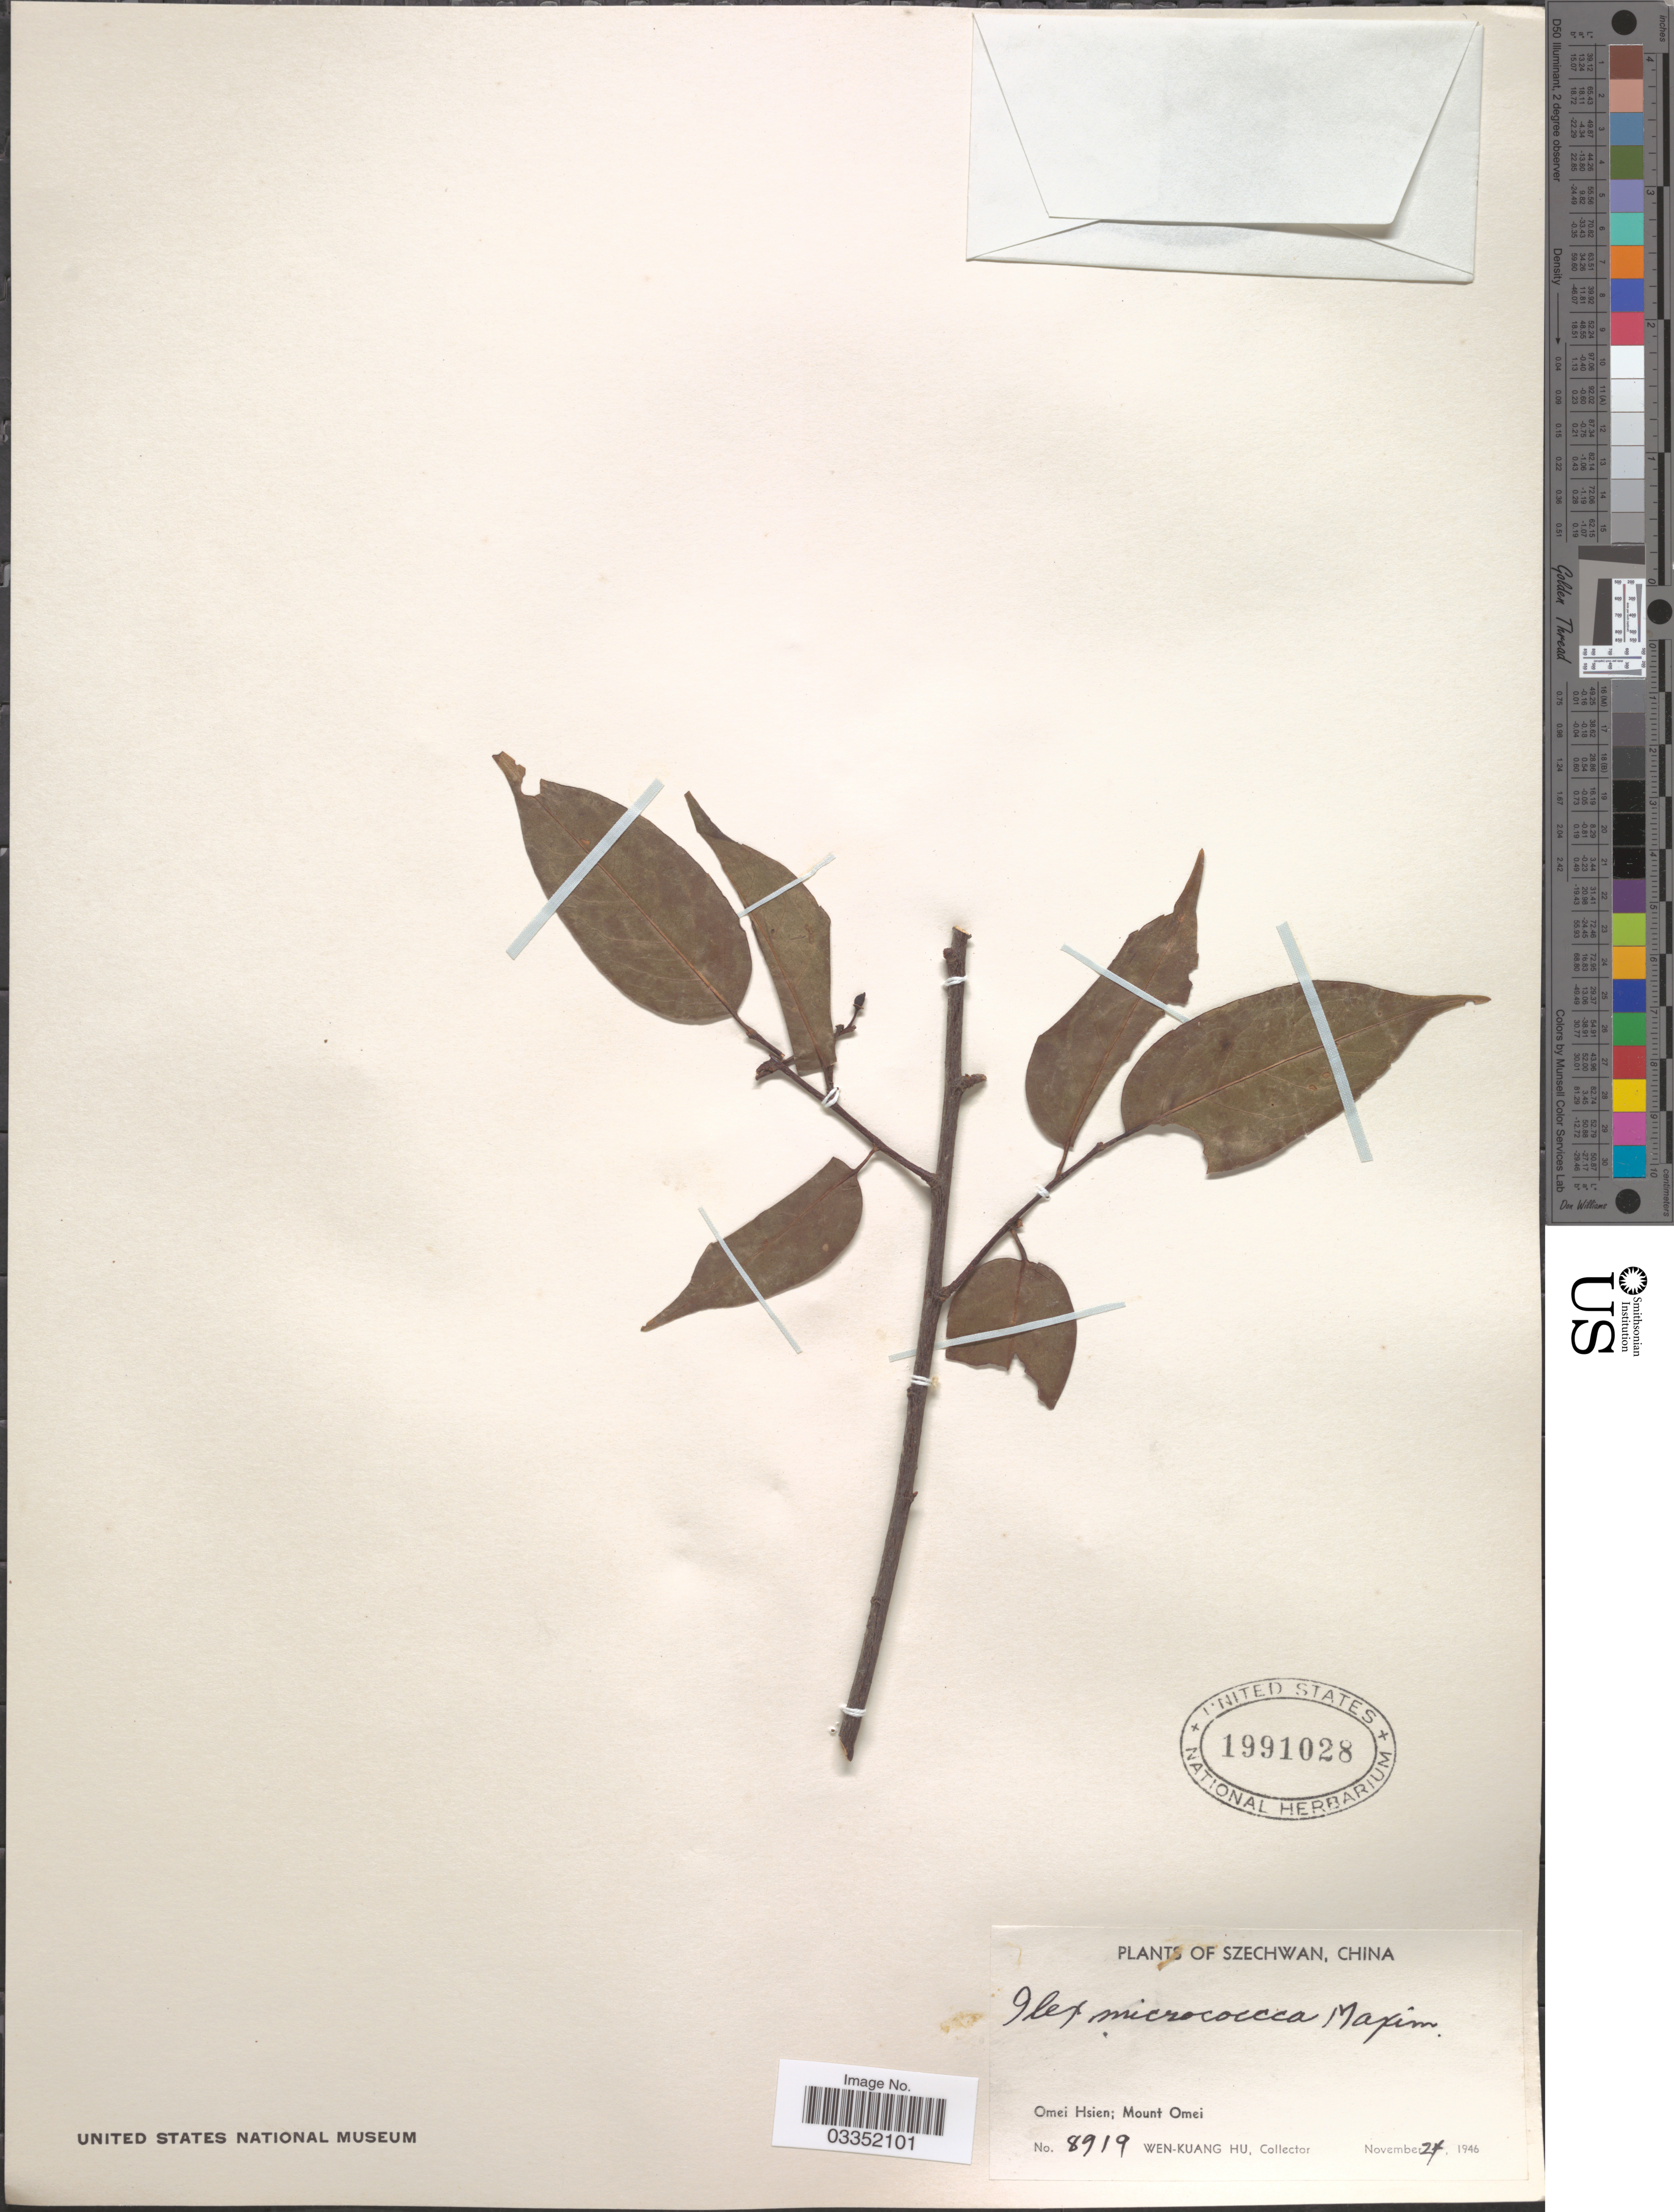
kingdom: Plantae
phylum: Tracheophyta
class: Magnoliopsida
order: Aquifoliales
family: Aquifoliaceae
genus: Ilex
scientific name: Ilex micrococca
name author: Maxim.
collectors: W. K. Hu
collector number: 8919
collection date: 1946-11-27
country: China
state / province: Sichuan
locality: Szechwan. Omei Hsien; Mount Omei.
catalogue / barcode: US 1991028